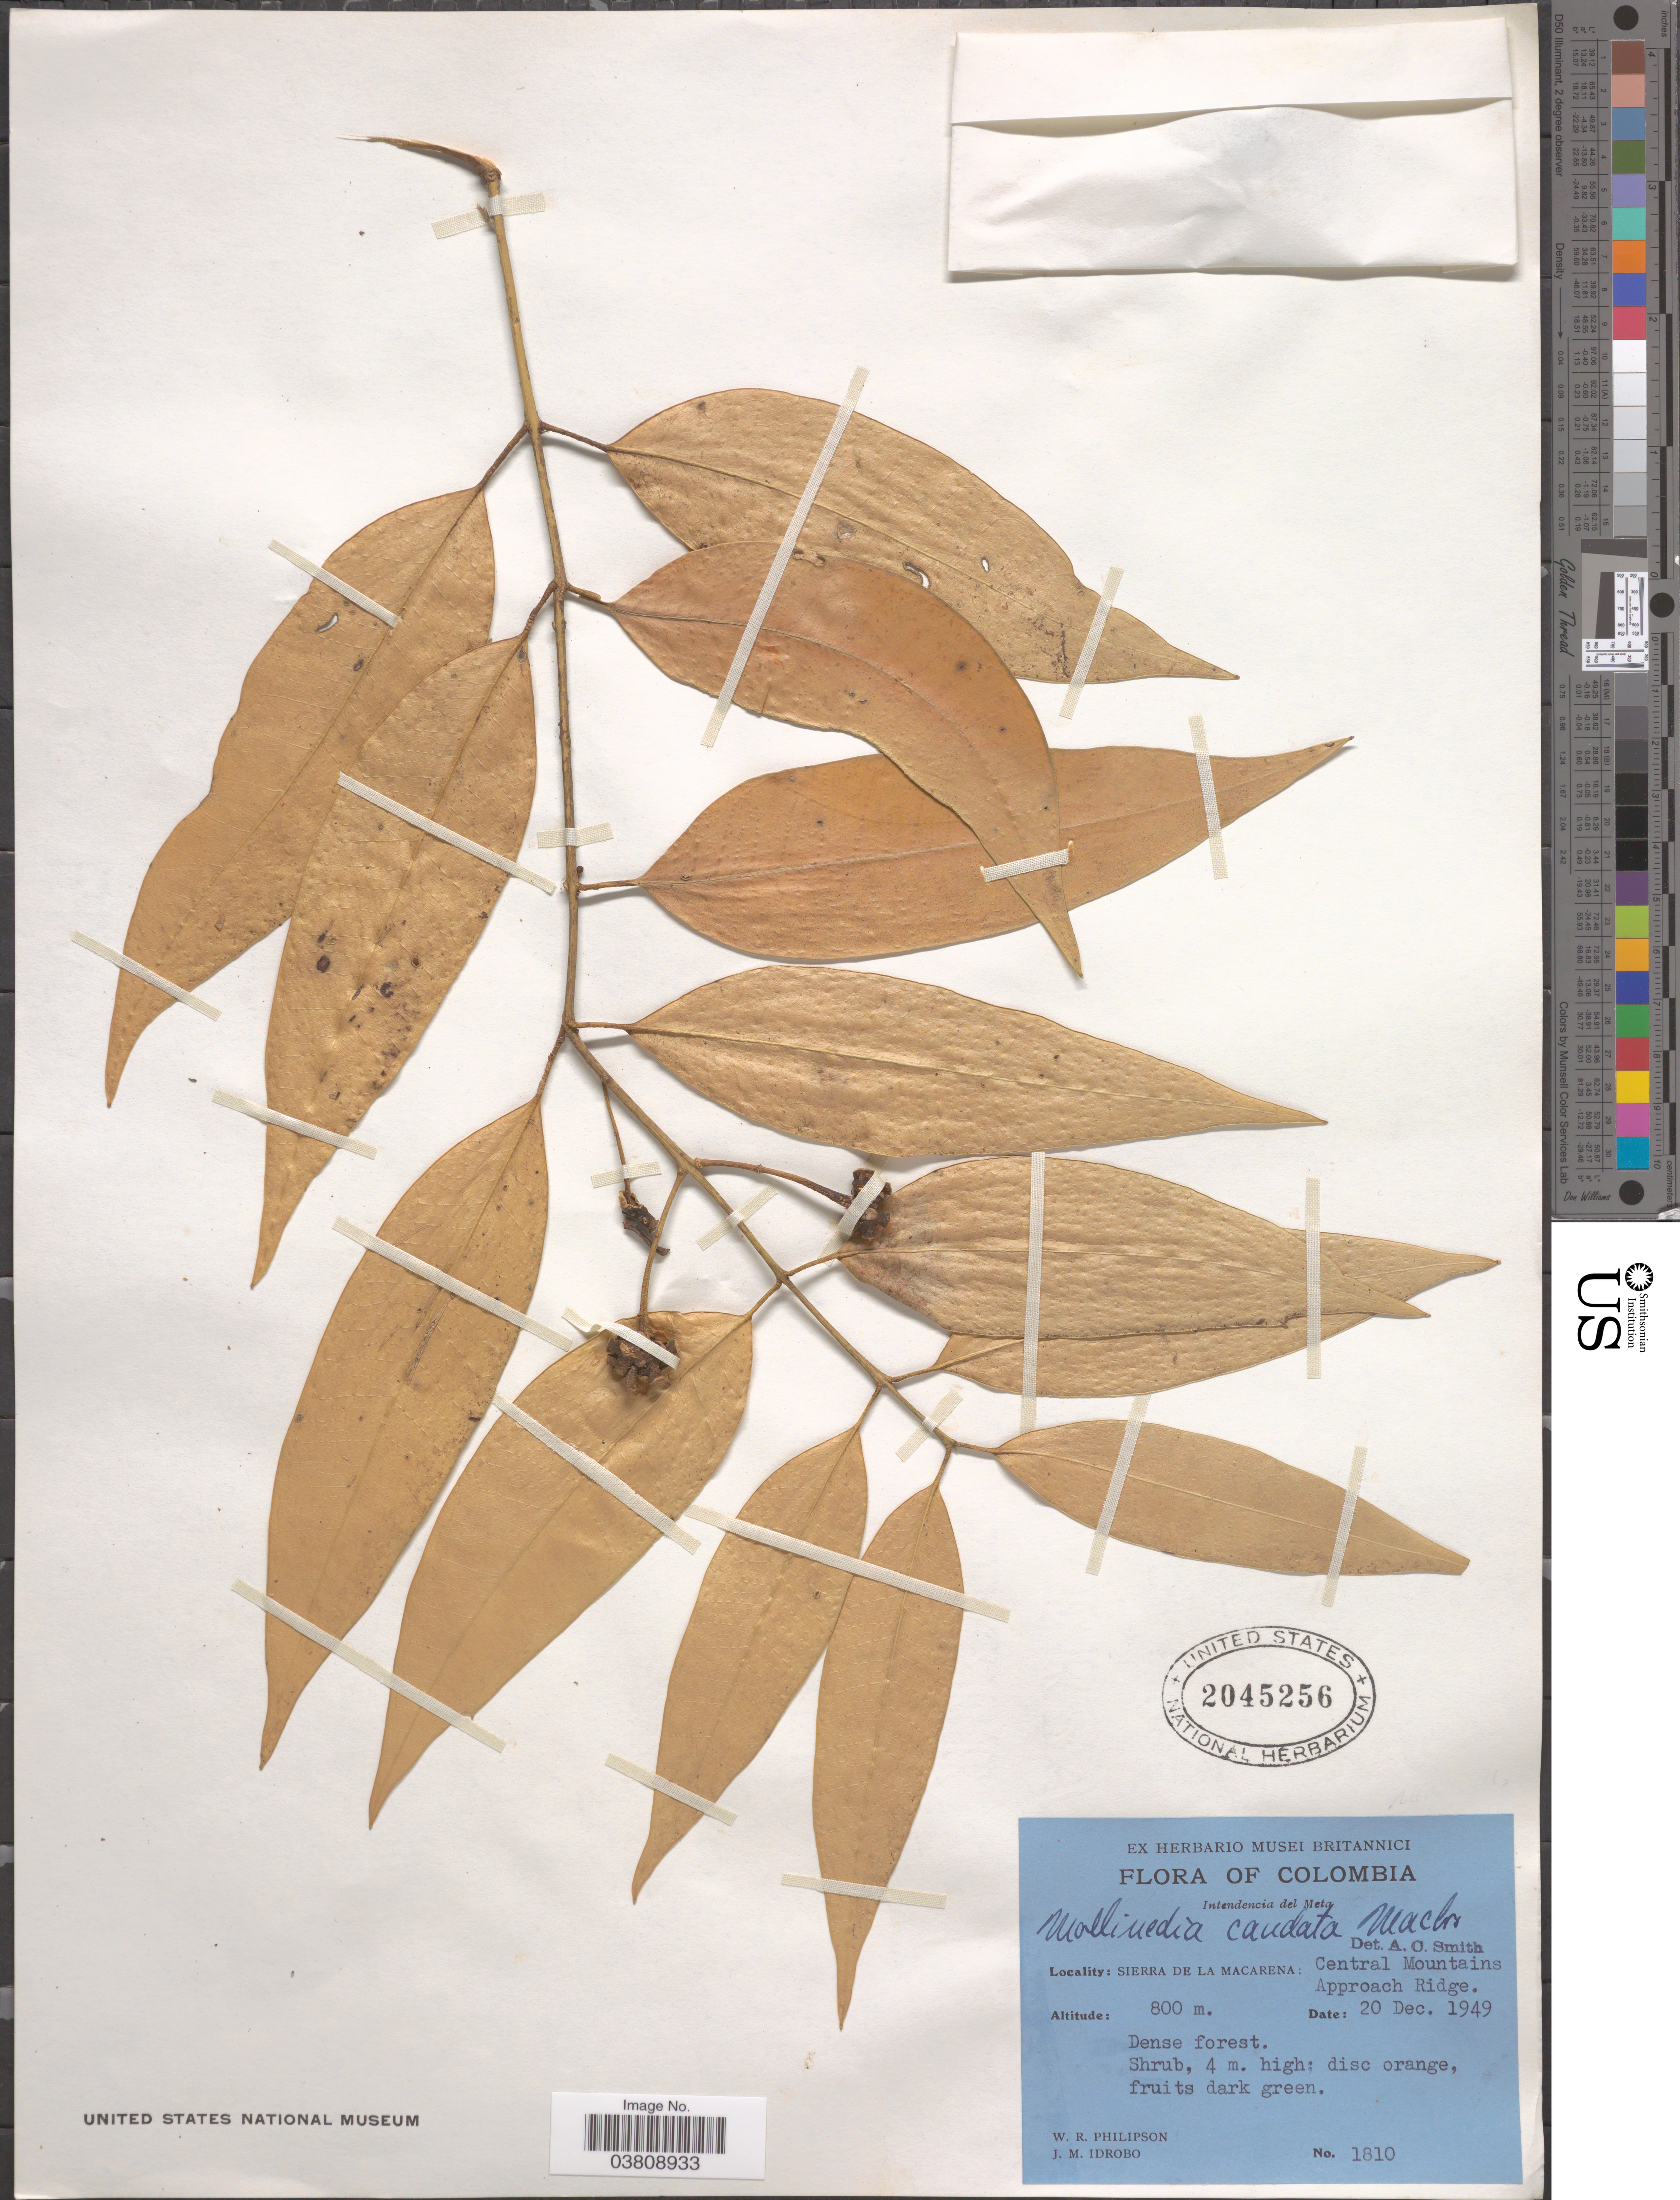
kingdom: Plantae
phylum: Tracheophyta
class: Magnoliopsida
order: Laurales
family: Monimiaceae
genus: Mollinedia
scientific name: Mollinedia caudata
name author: J.F. Macbr.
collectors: W. R. Philipson & J. M. Idrobo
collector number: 1810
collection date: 1949-12-20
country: Colombia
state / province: Meta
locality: Intendencia del Meta. Sierra de La Macarena; Central Mountains. Approach Ridge.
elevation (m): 800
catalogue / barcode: US 2045256